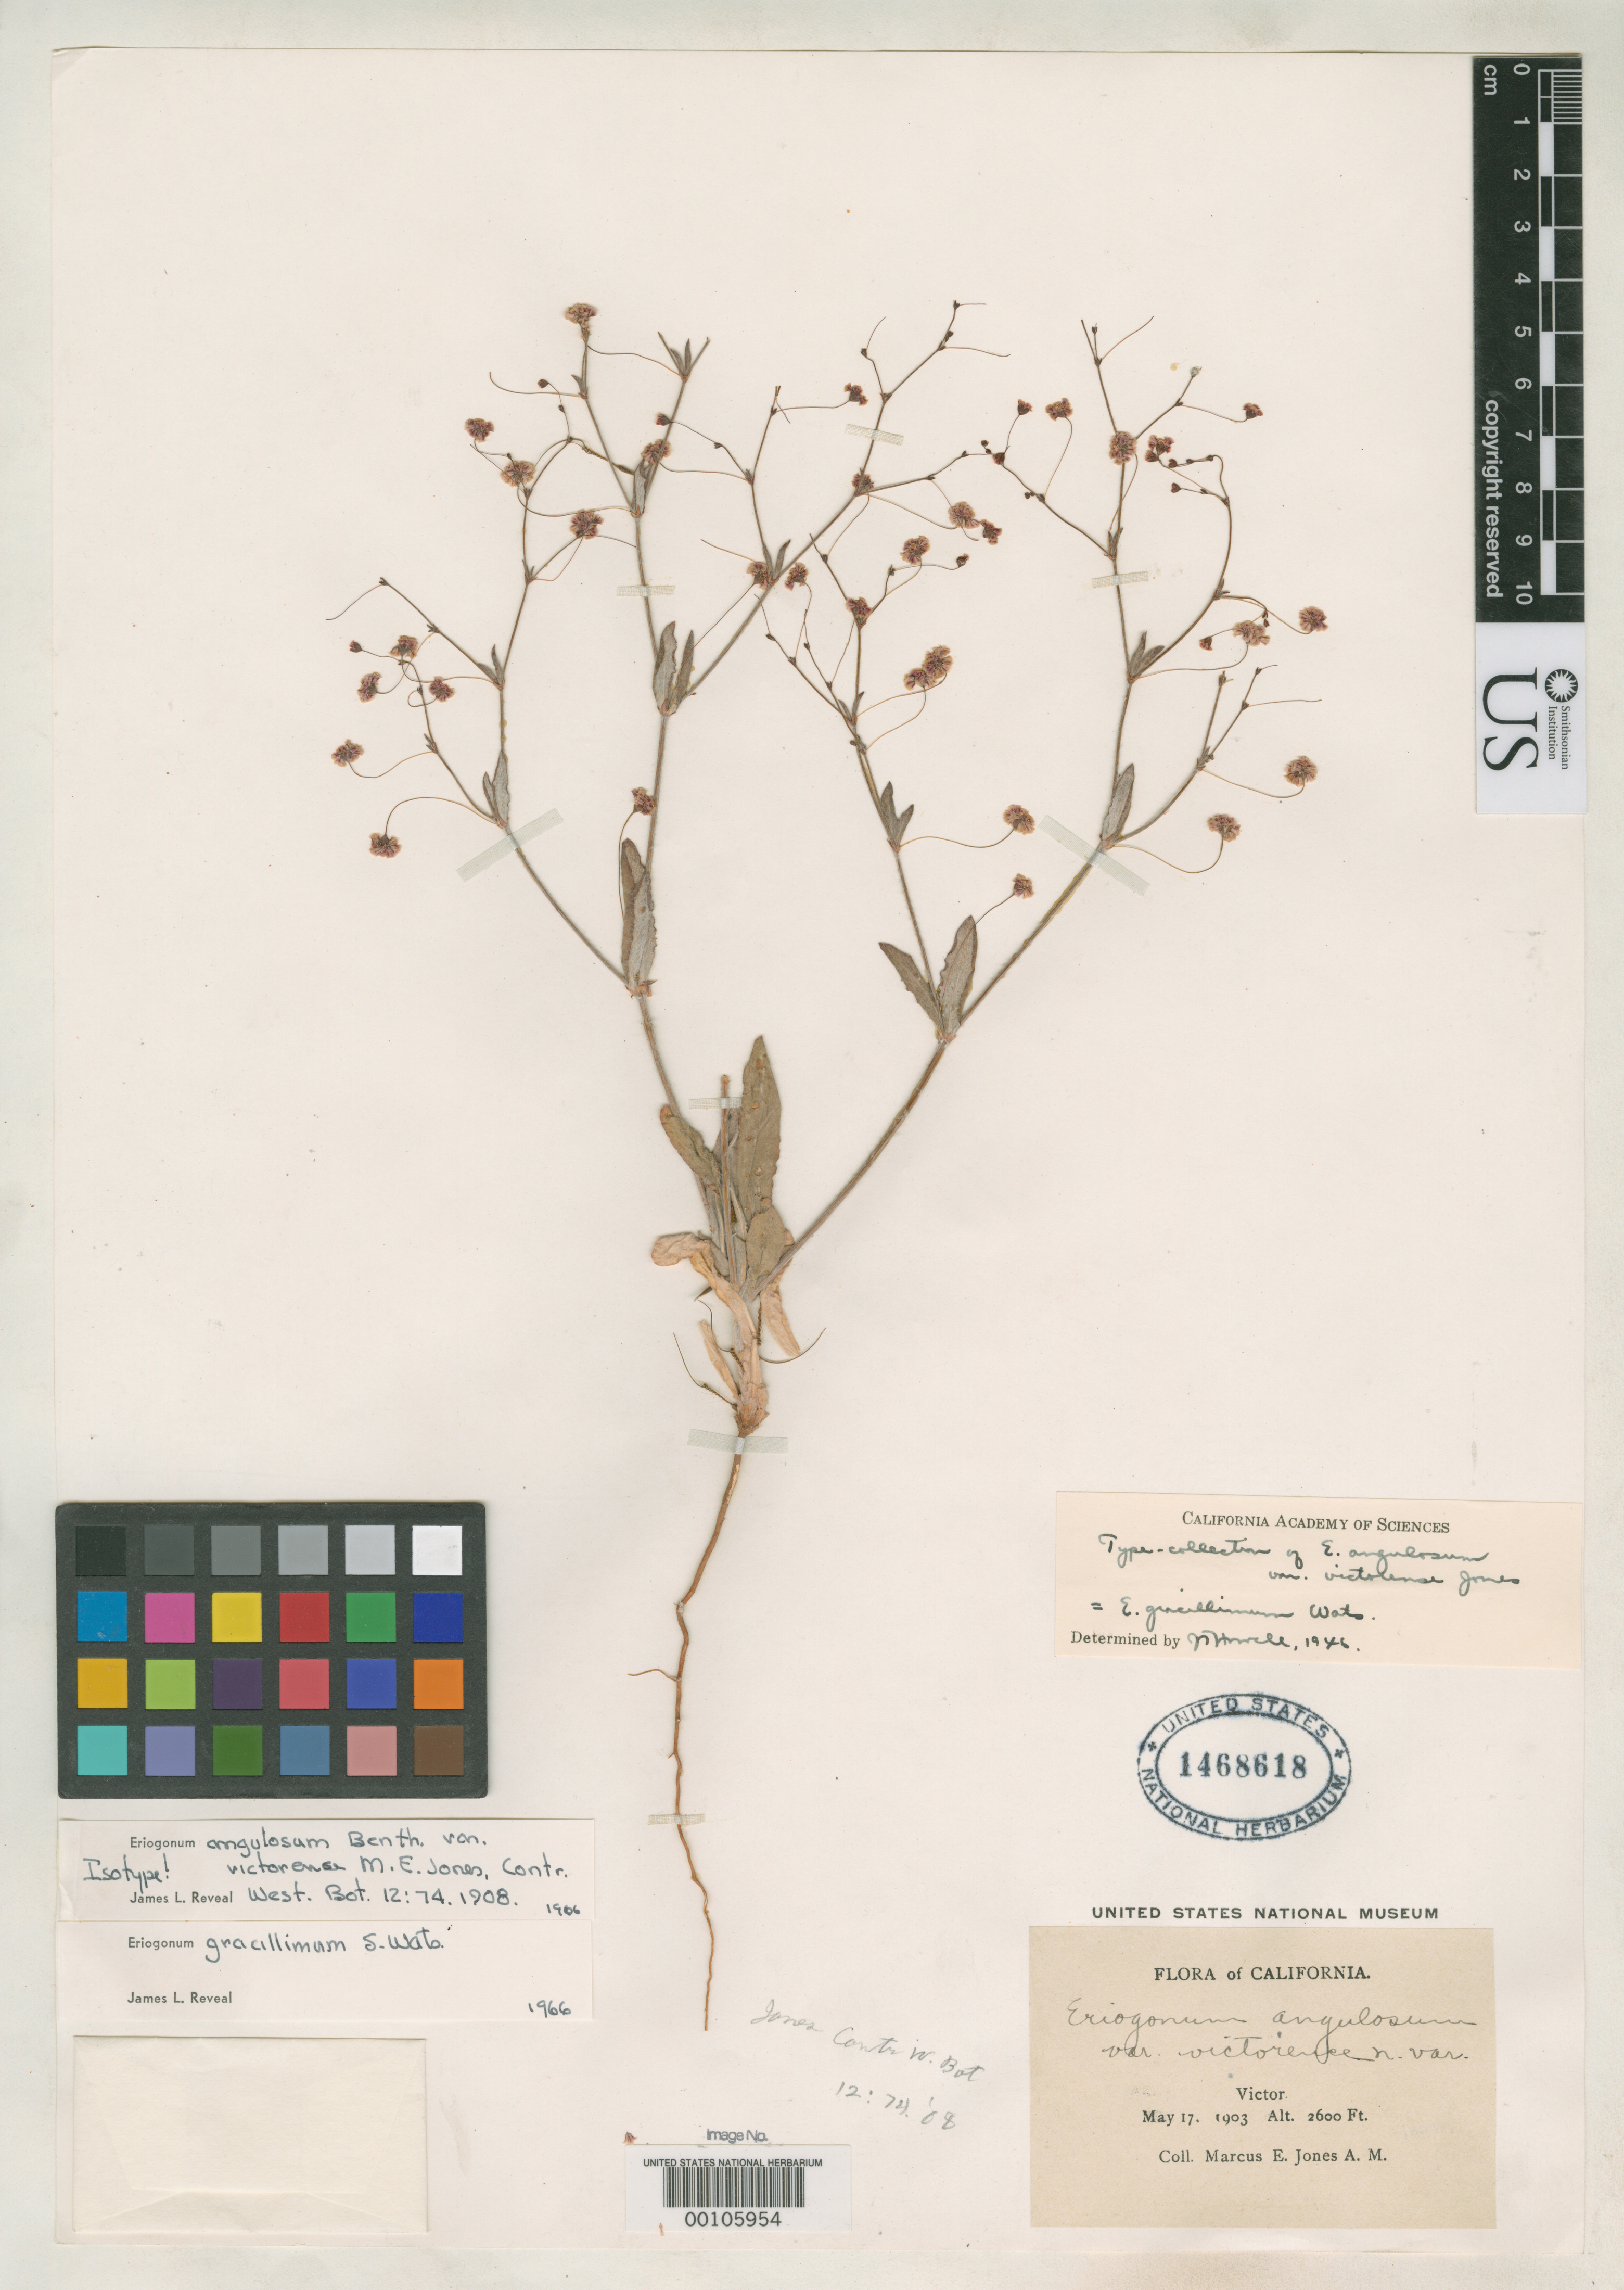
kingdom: Plantae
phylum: Tracheophyta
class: Magnoliopsida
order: Caryophyllales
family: Polygonaceae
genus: Eriogonum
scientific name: Eriogonum angulosum var. victorense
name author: M.E. Jones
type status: Isotype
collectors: M. E. Jones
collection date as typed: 17 May 1903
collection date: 1903-05-17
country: United States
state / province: California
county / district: San Joaquin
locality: Victor.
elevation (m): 792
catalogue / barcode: US 1468618